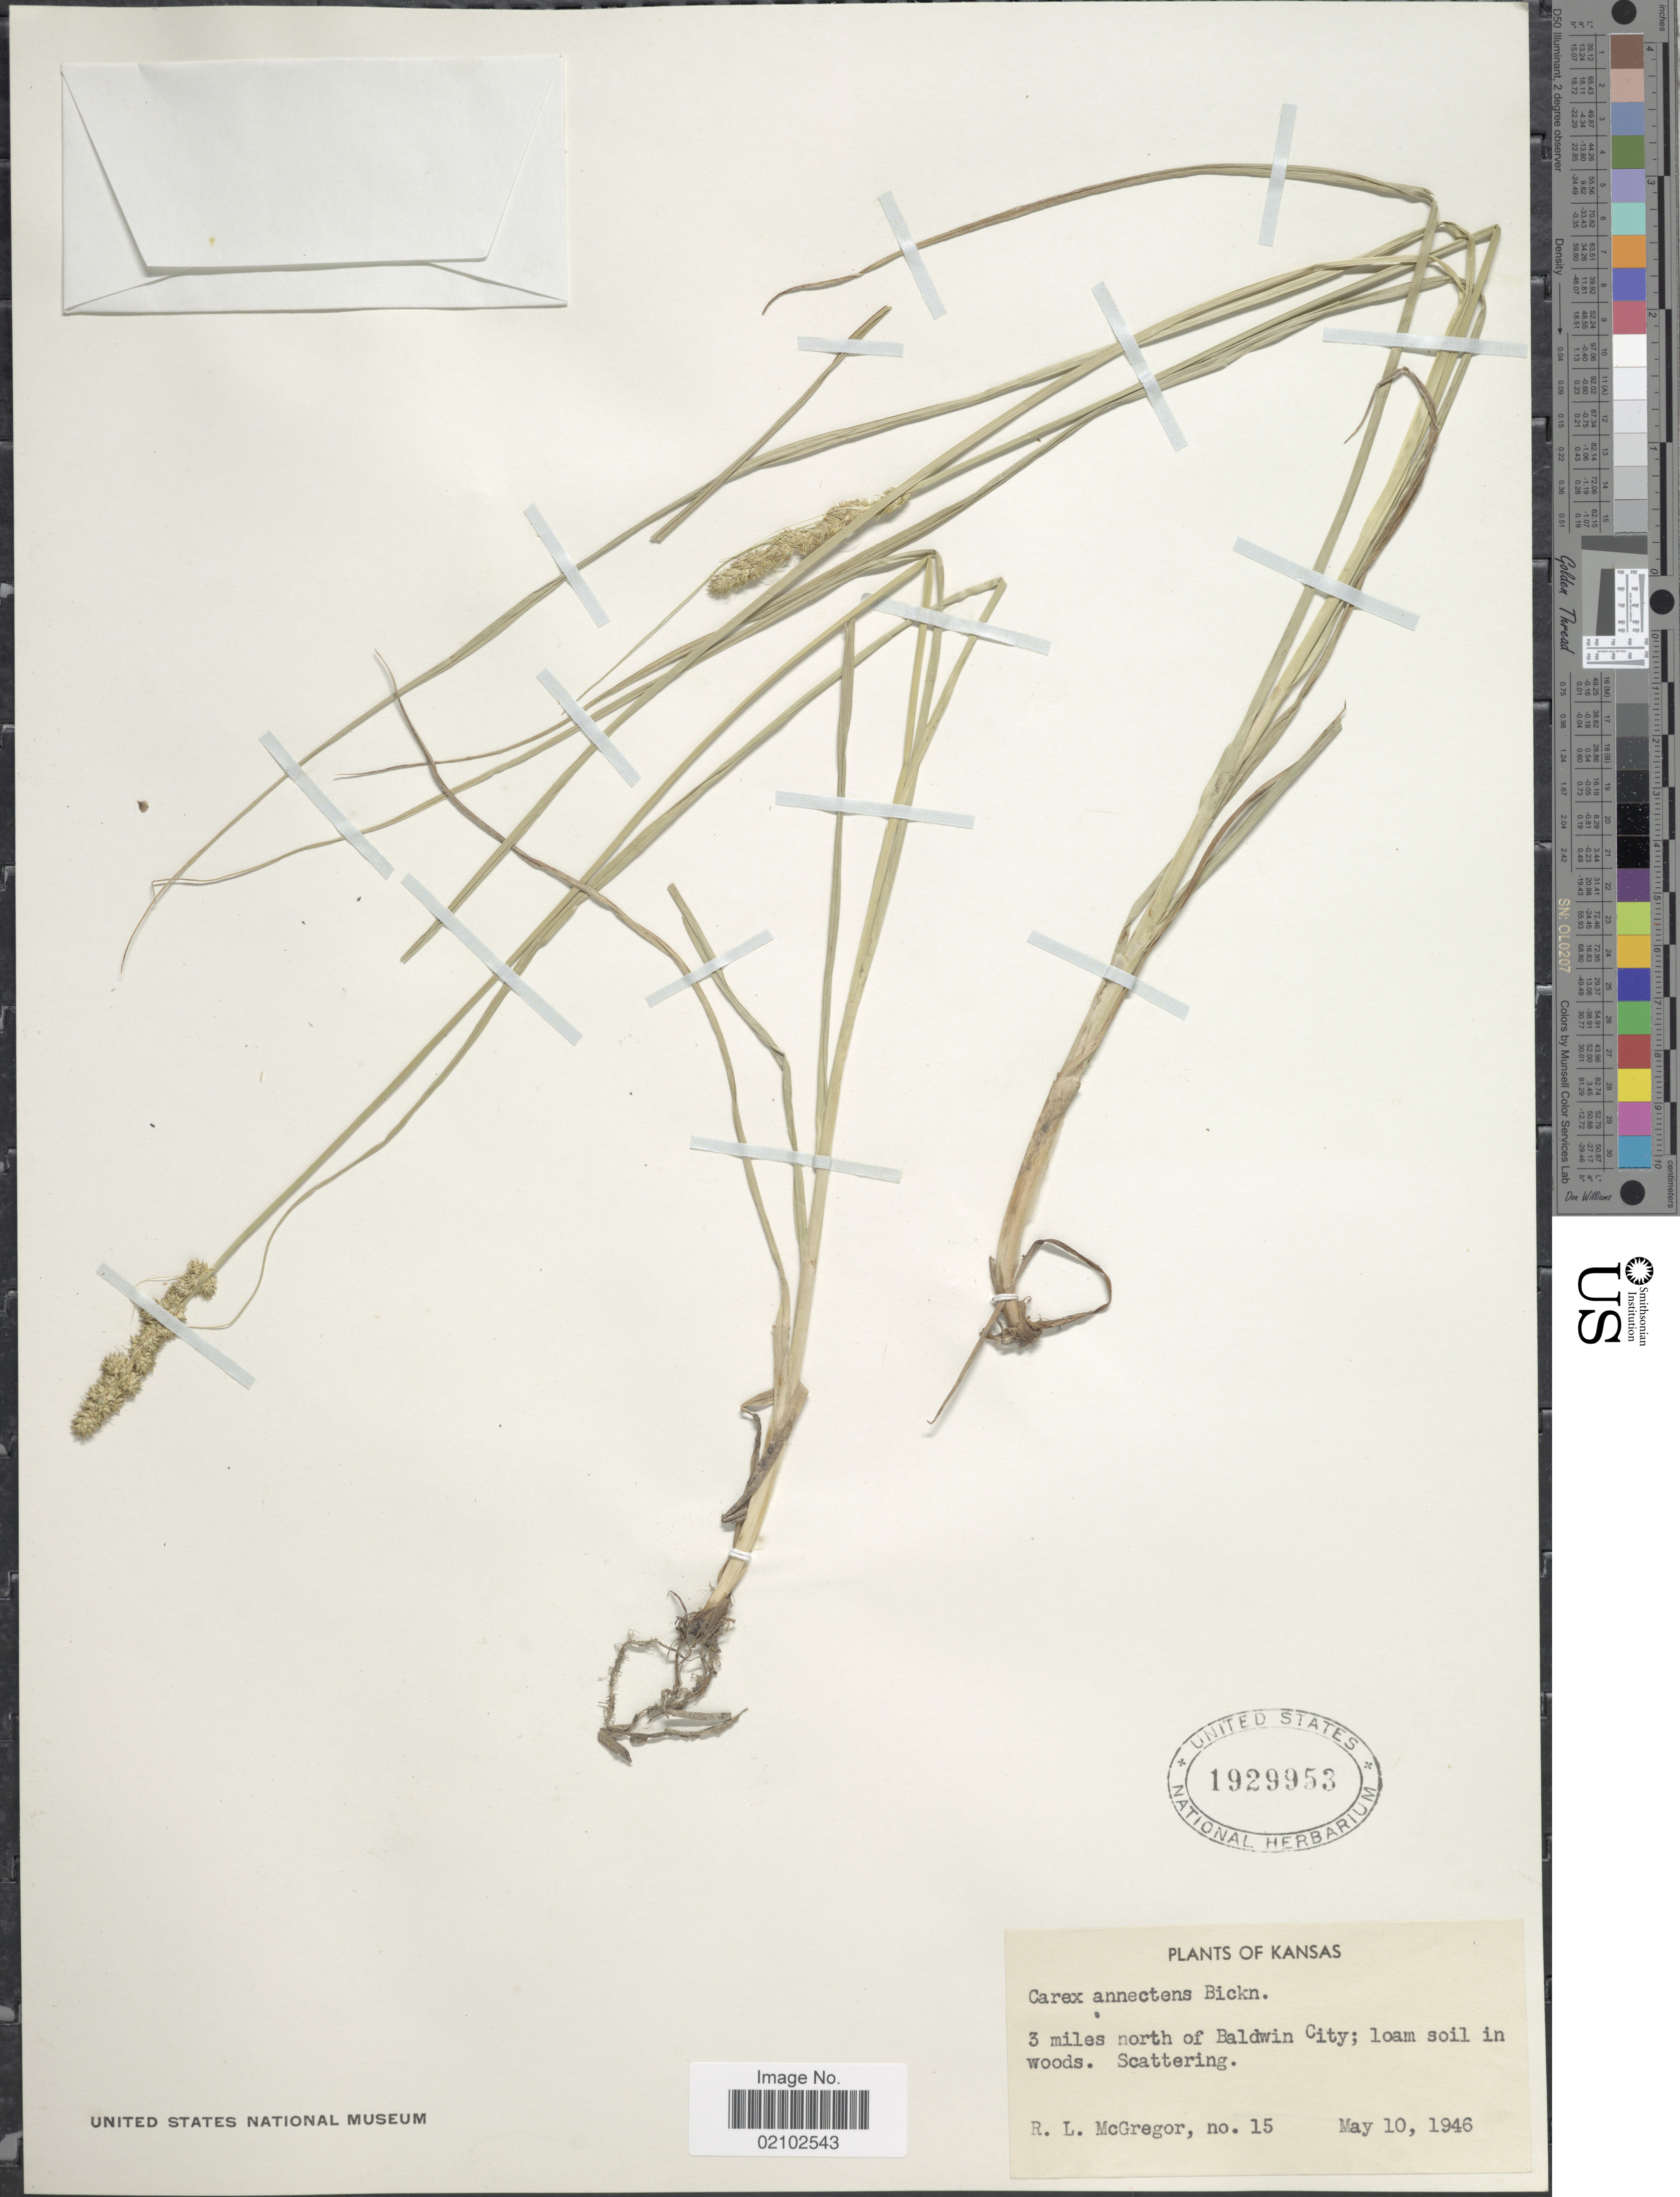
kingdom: Plantae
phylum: Tracheophyta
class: Liliopsida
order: Poales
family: Cyperaceae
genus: Carex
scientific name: Carex annectens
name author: (E.P. Bicknell) E.P. Bicknell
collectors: R. McGregor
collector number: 15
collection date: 1946-05-10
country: United States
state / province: Kansas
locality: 3 miles north of Baldwin City; loam soil in woods. Scattering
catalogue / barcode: US 1929953